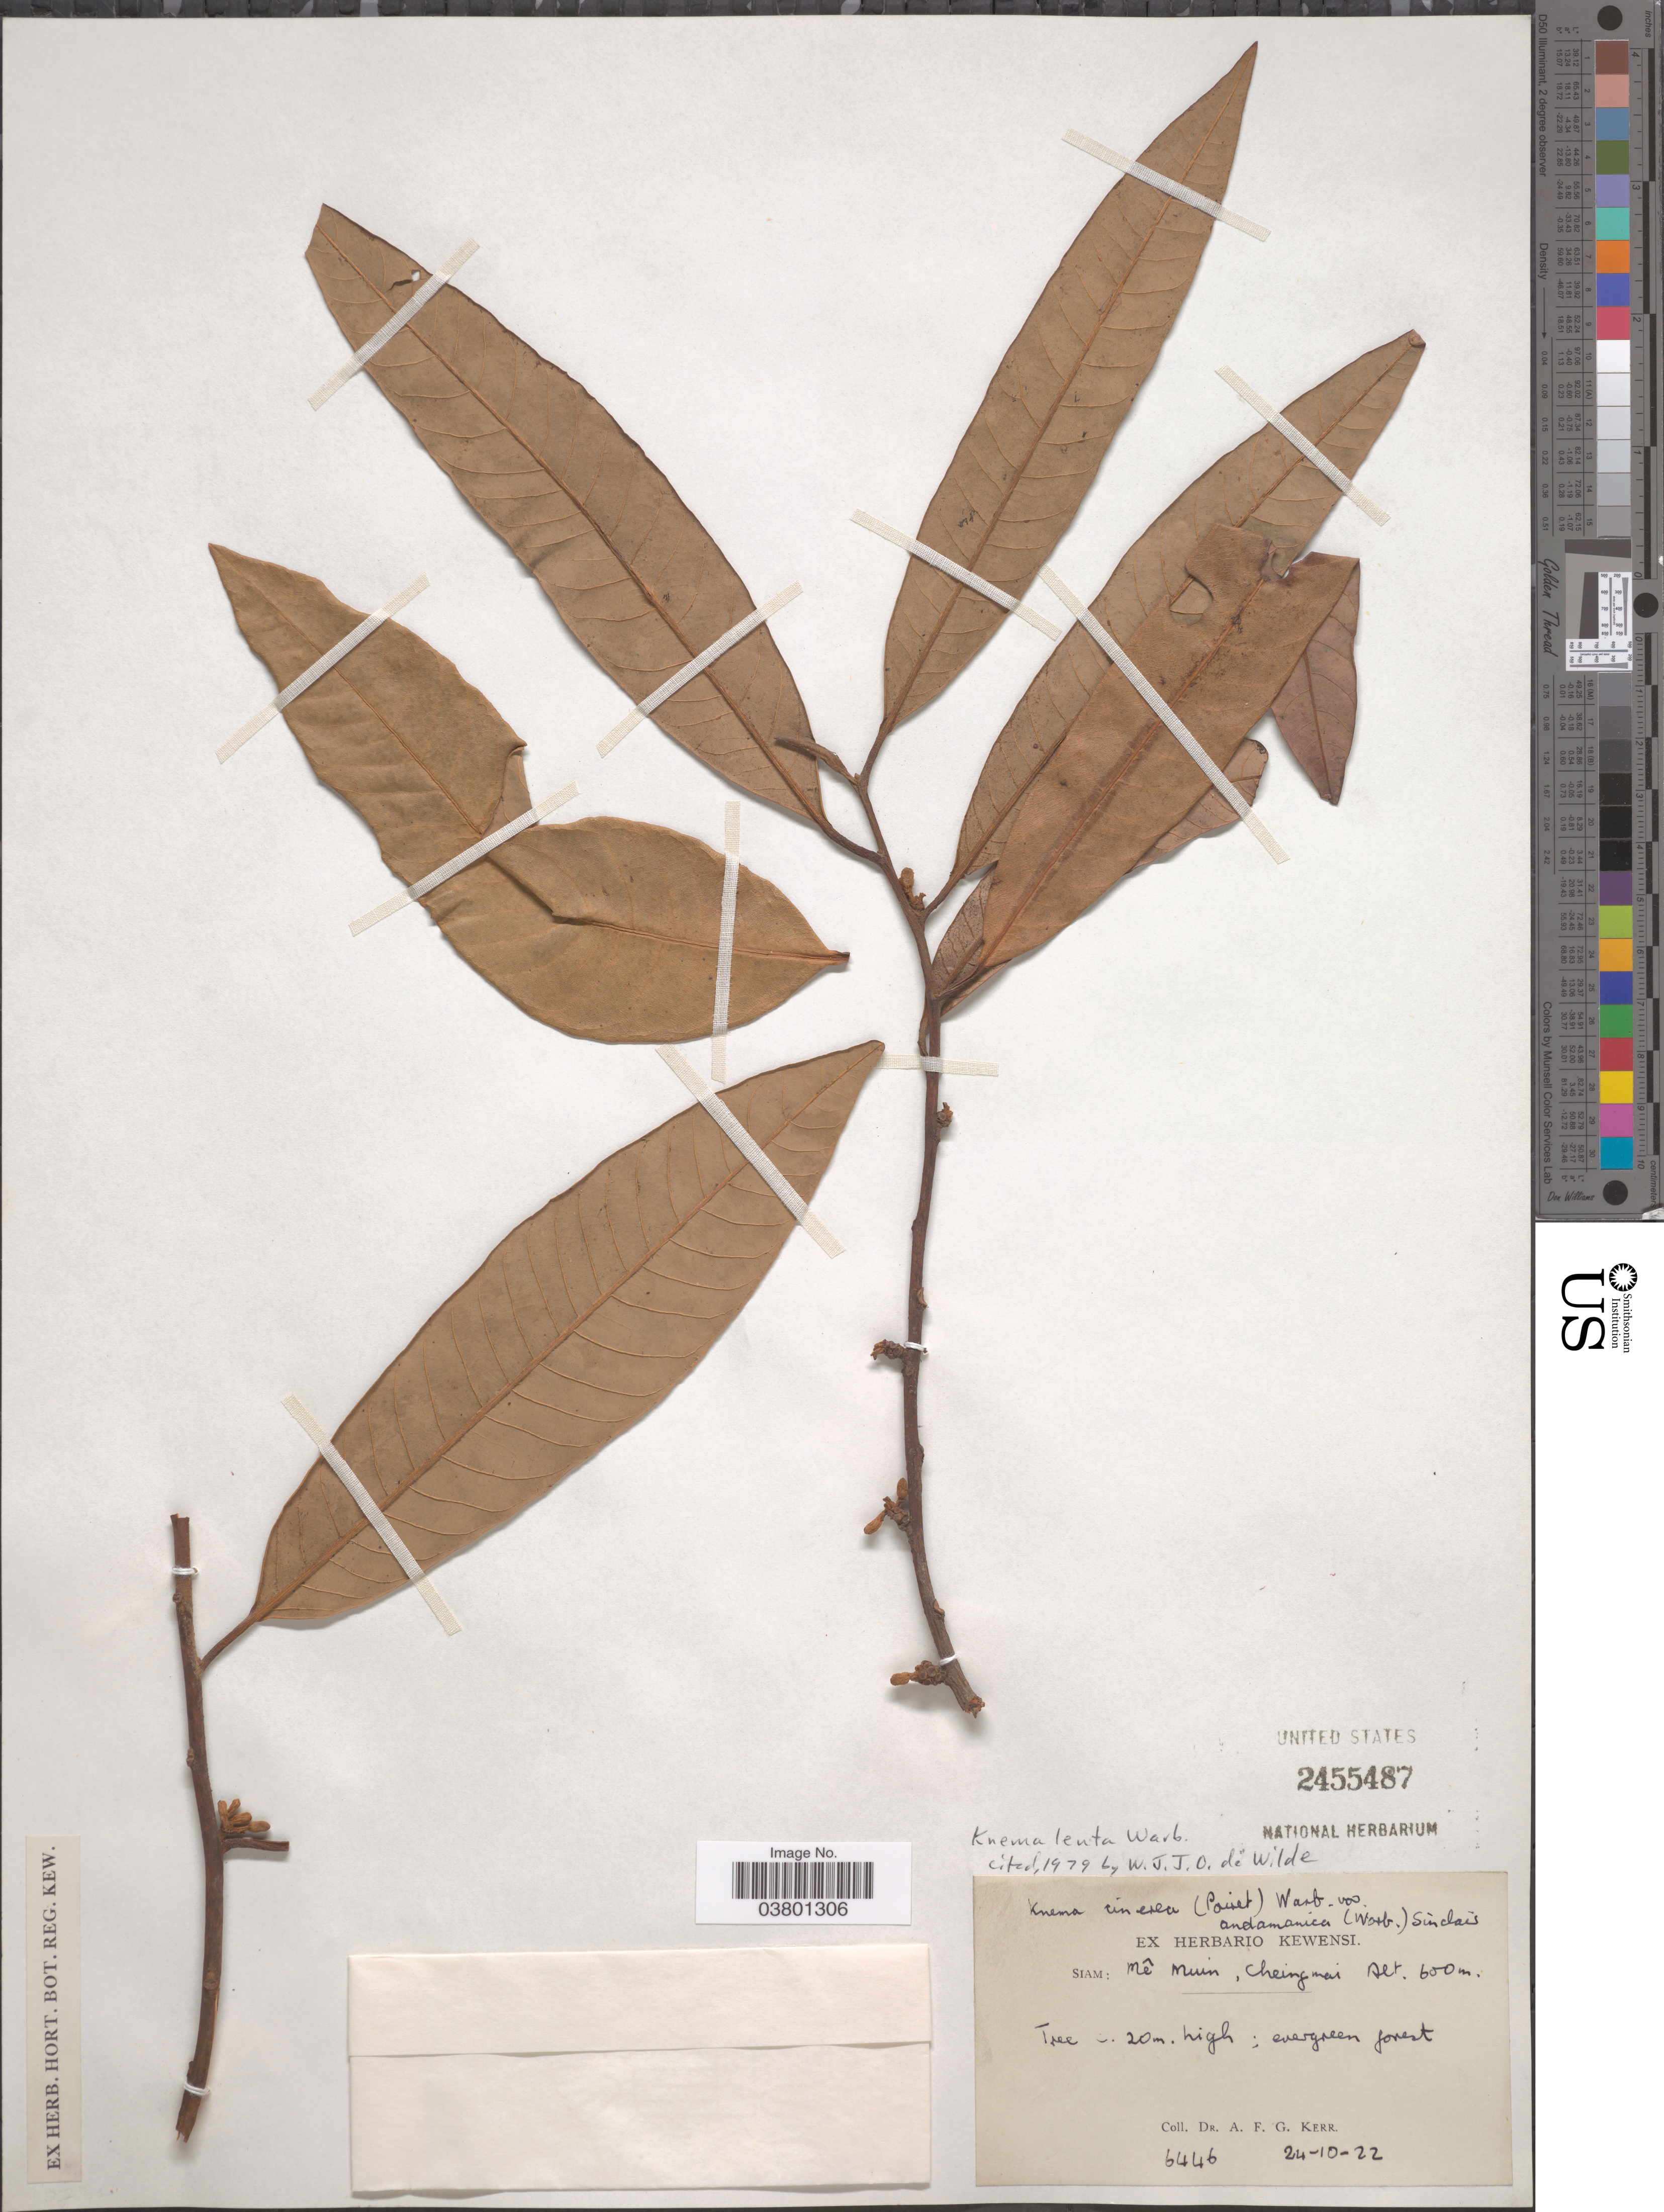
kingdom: Plantae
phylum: Tracheophyta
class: Magnoliopsida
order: Magnoliales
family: Myristicaceae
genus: Knema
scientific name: Knema lenta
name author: Warb.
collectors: A. F. G. Kerr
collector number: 6446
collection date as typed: Transcribed d/m/y: 24/10/22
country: Thailand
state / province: Chiang Mai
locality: Siam: Mê Muin, Cheingmai.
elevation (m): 600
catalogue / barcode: US 2455487